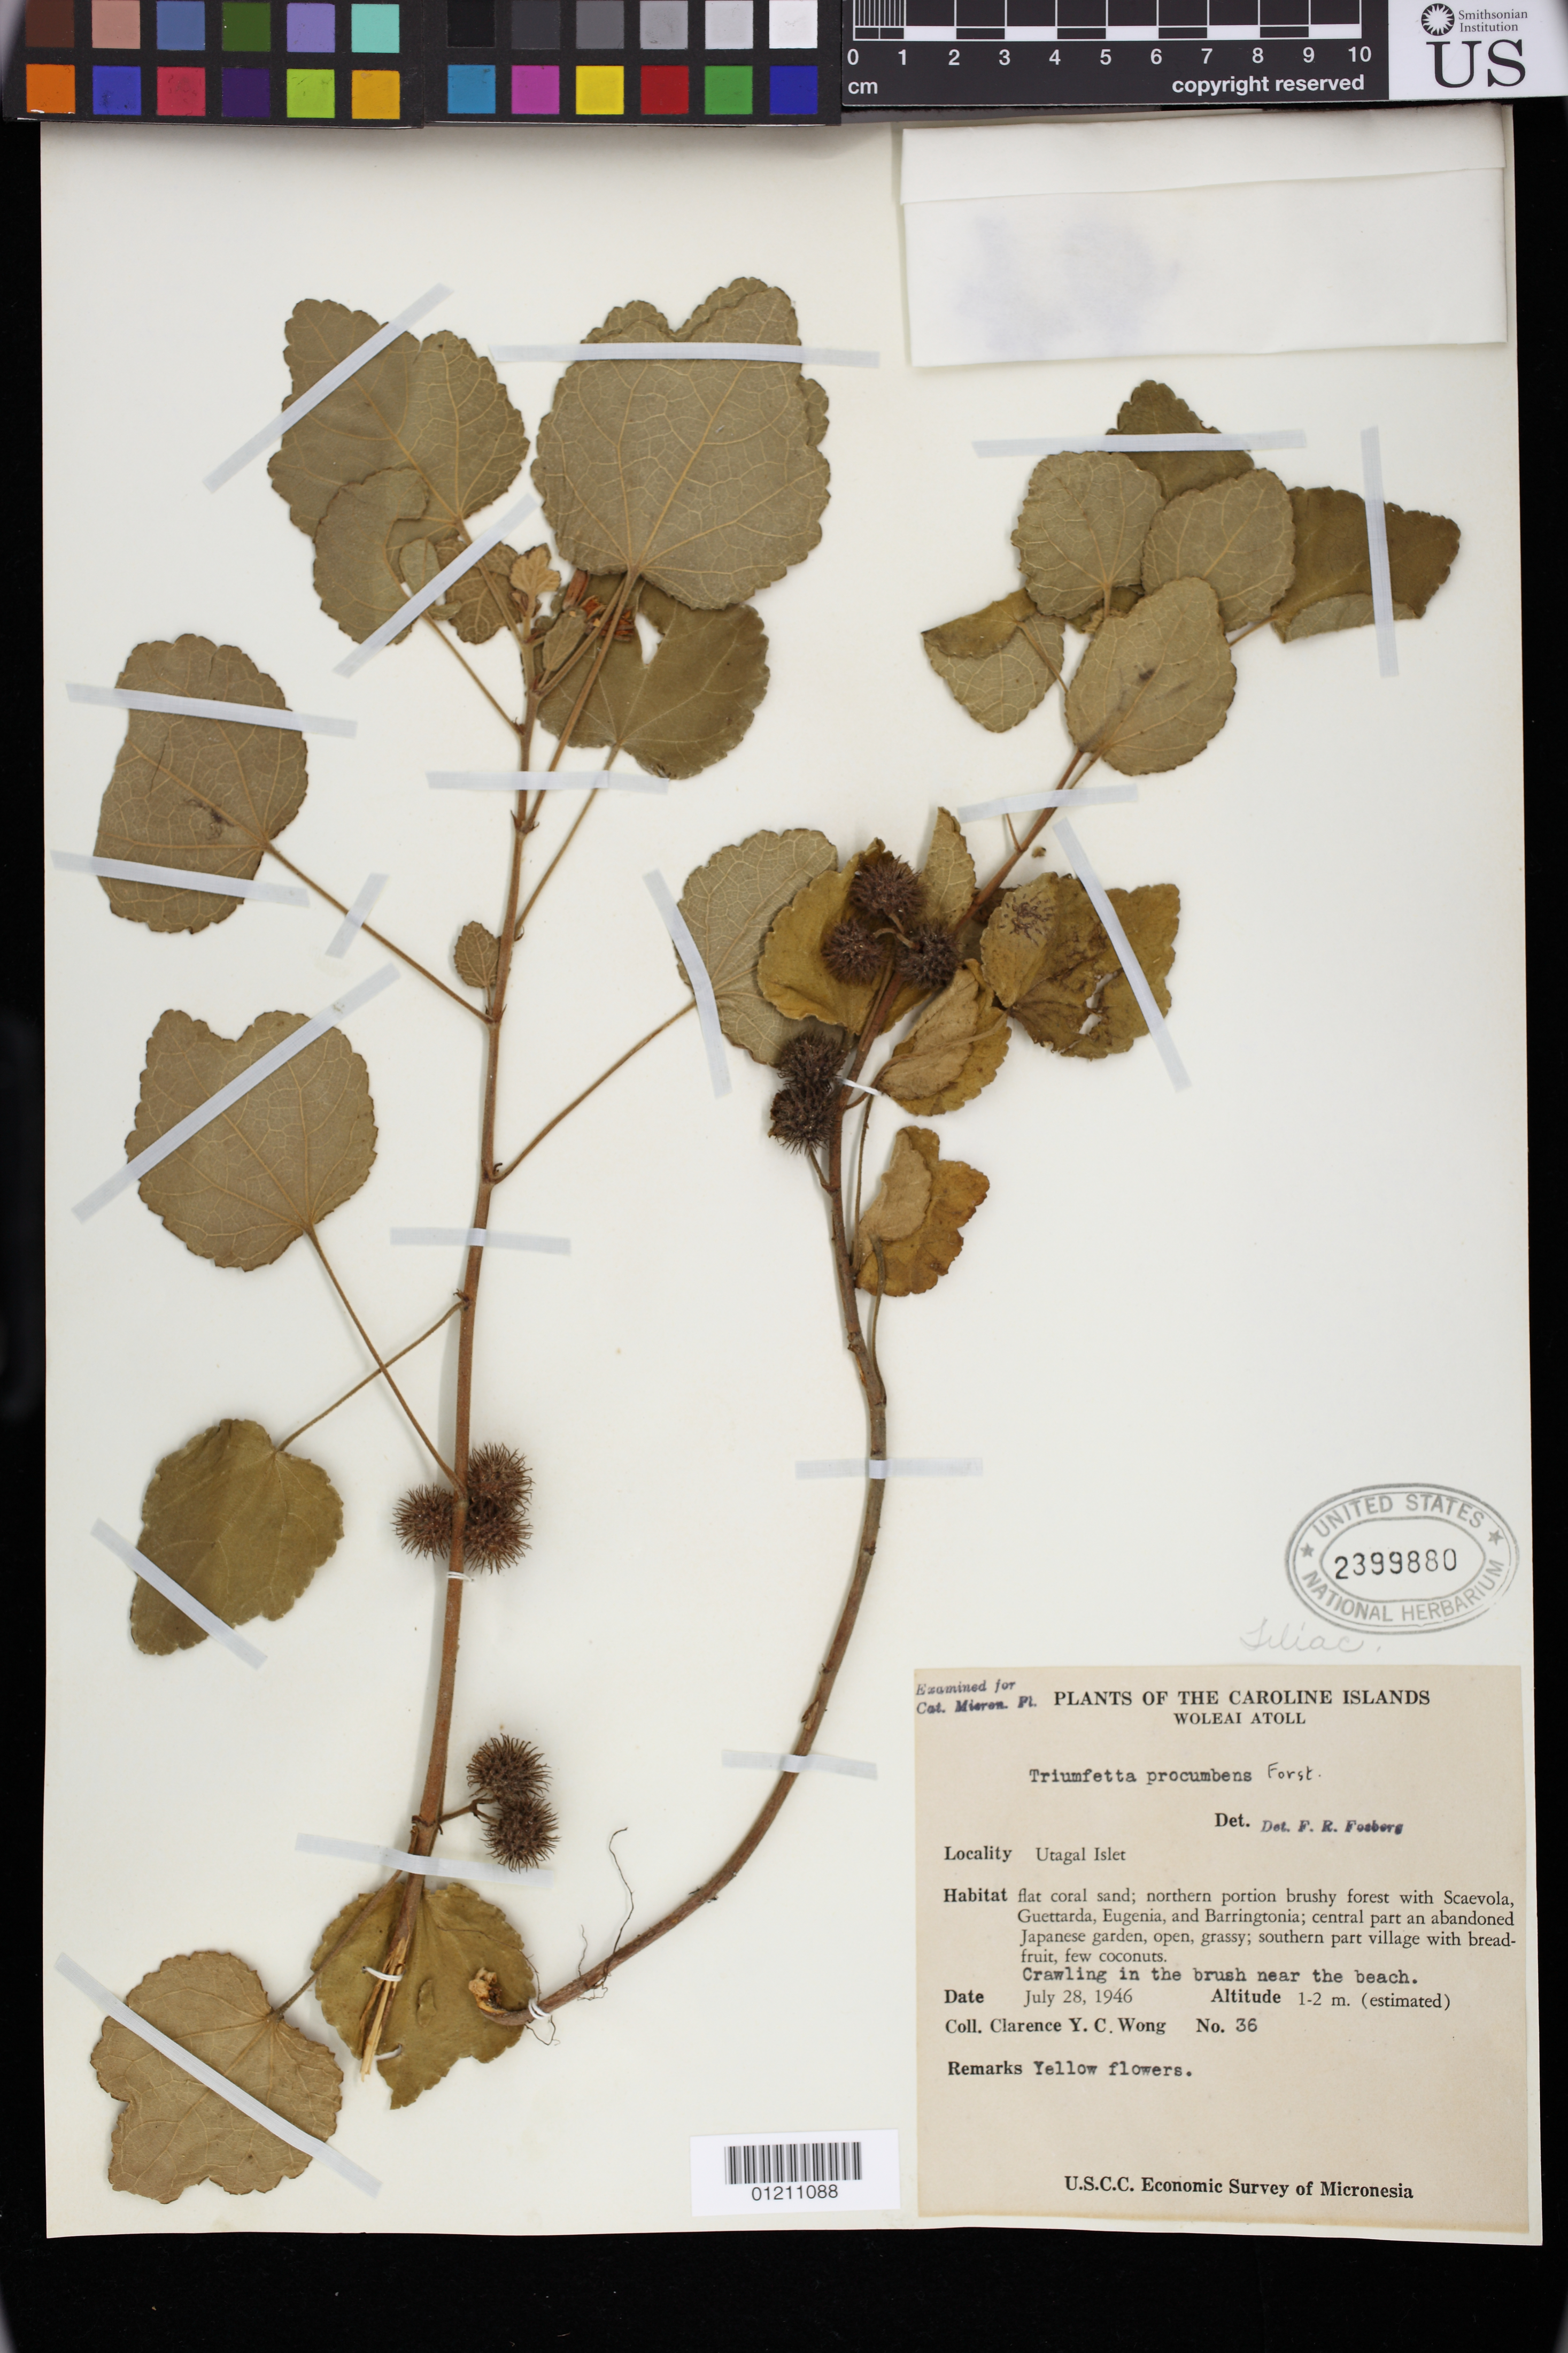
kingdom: Plantae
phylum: Tracheophyta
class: Magnoliopsida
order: Malvales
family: Malvaceae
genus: Triumfetta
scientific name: Triumfetta procumbens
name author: G. Forst.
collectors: C. Wong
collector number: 36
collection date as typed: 28 Jul 1946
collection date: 1946-07-28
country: Micronesia, Federated States of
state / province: Yap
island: Woleai Atoll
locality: Caroline Islands: Woleai Atoll. Utagal Islet. In the brush near the beach. .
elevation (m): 1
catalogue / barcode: US 2399880